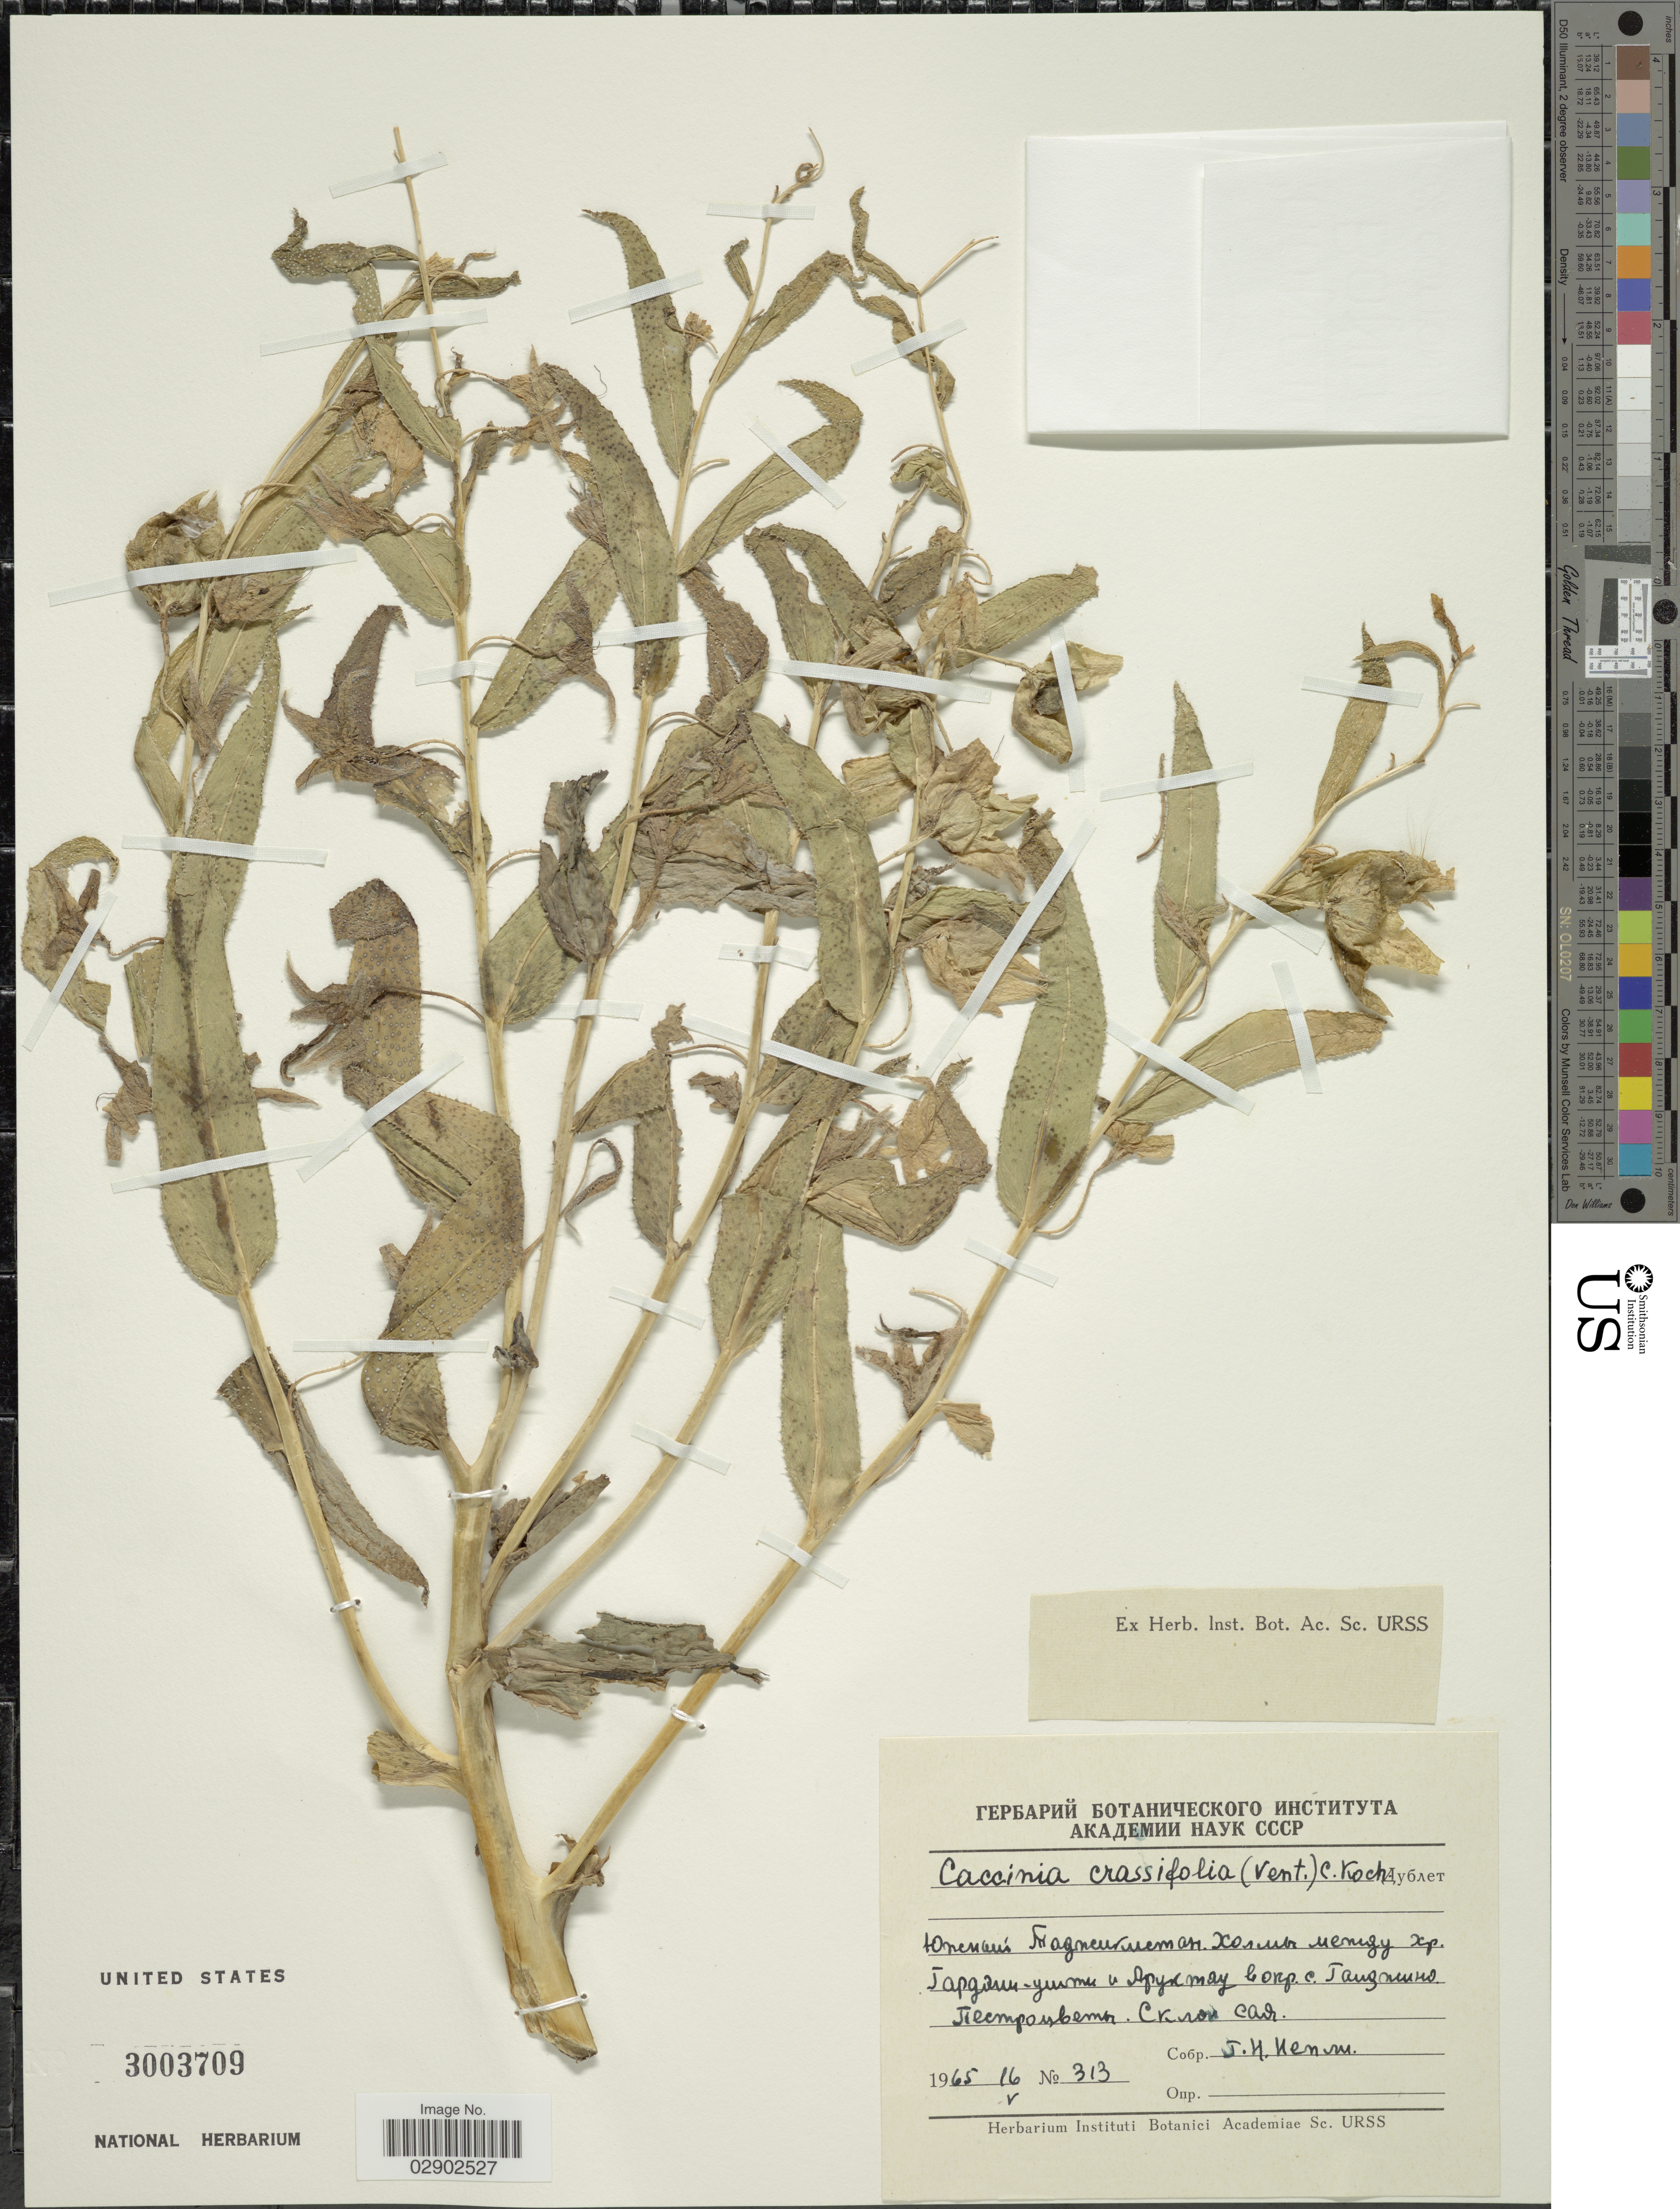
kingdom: Plantae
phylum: Tracheophyta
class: Magnoliopsida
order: Boraginales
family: Boraginaceae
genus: Caccinia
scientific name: Caccinia crassifolia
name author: (Vent.) Kuntze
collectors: G. Nepli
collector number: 313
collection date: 1965-05-16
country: Tajikistan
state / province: Khatlon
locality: Aruktoy Khrebet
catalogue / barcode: US 3003709